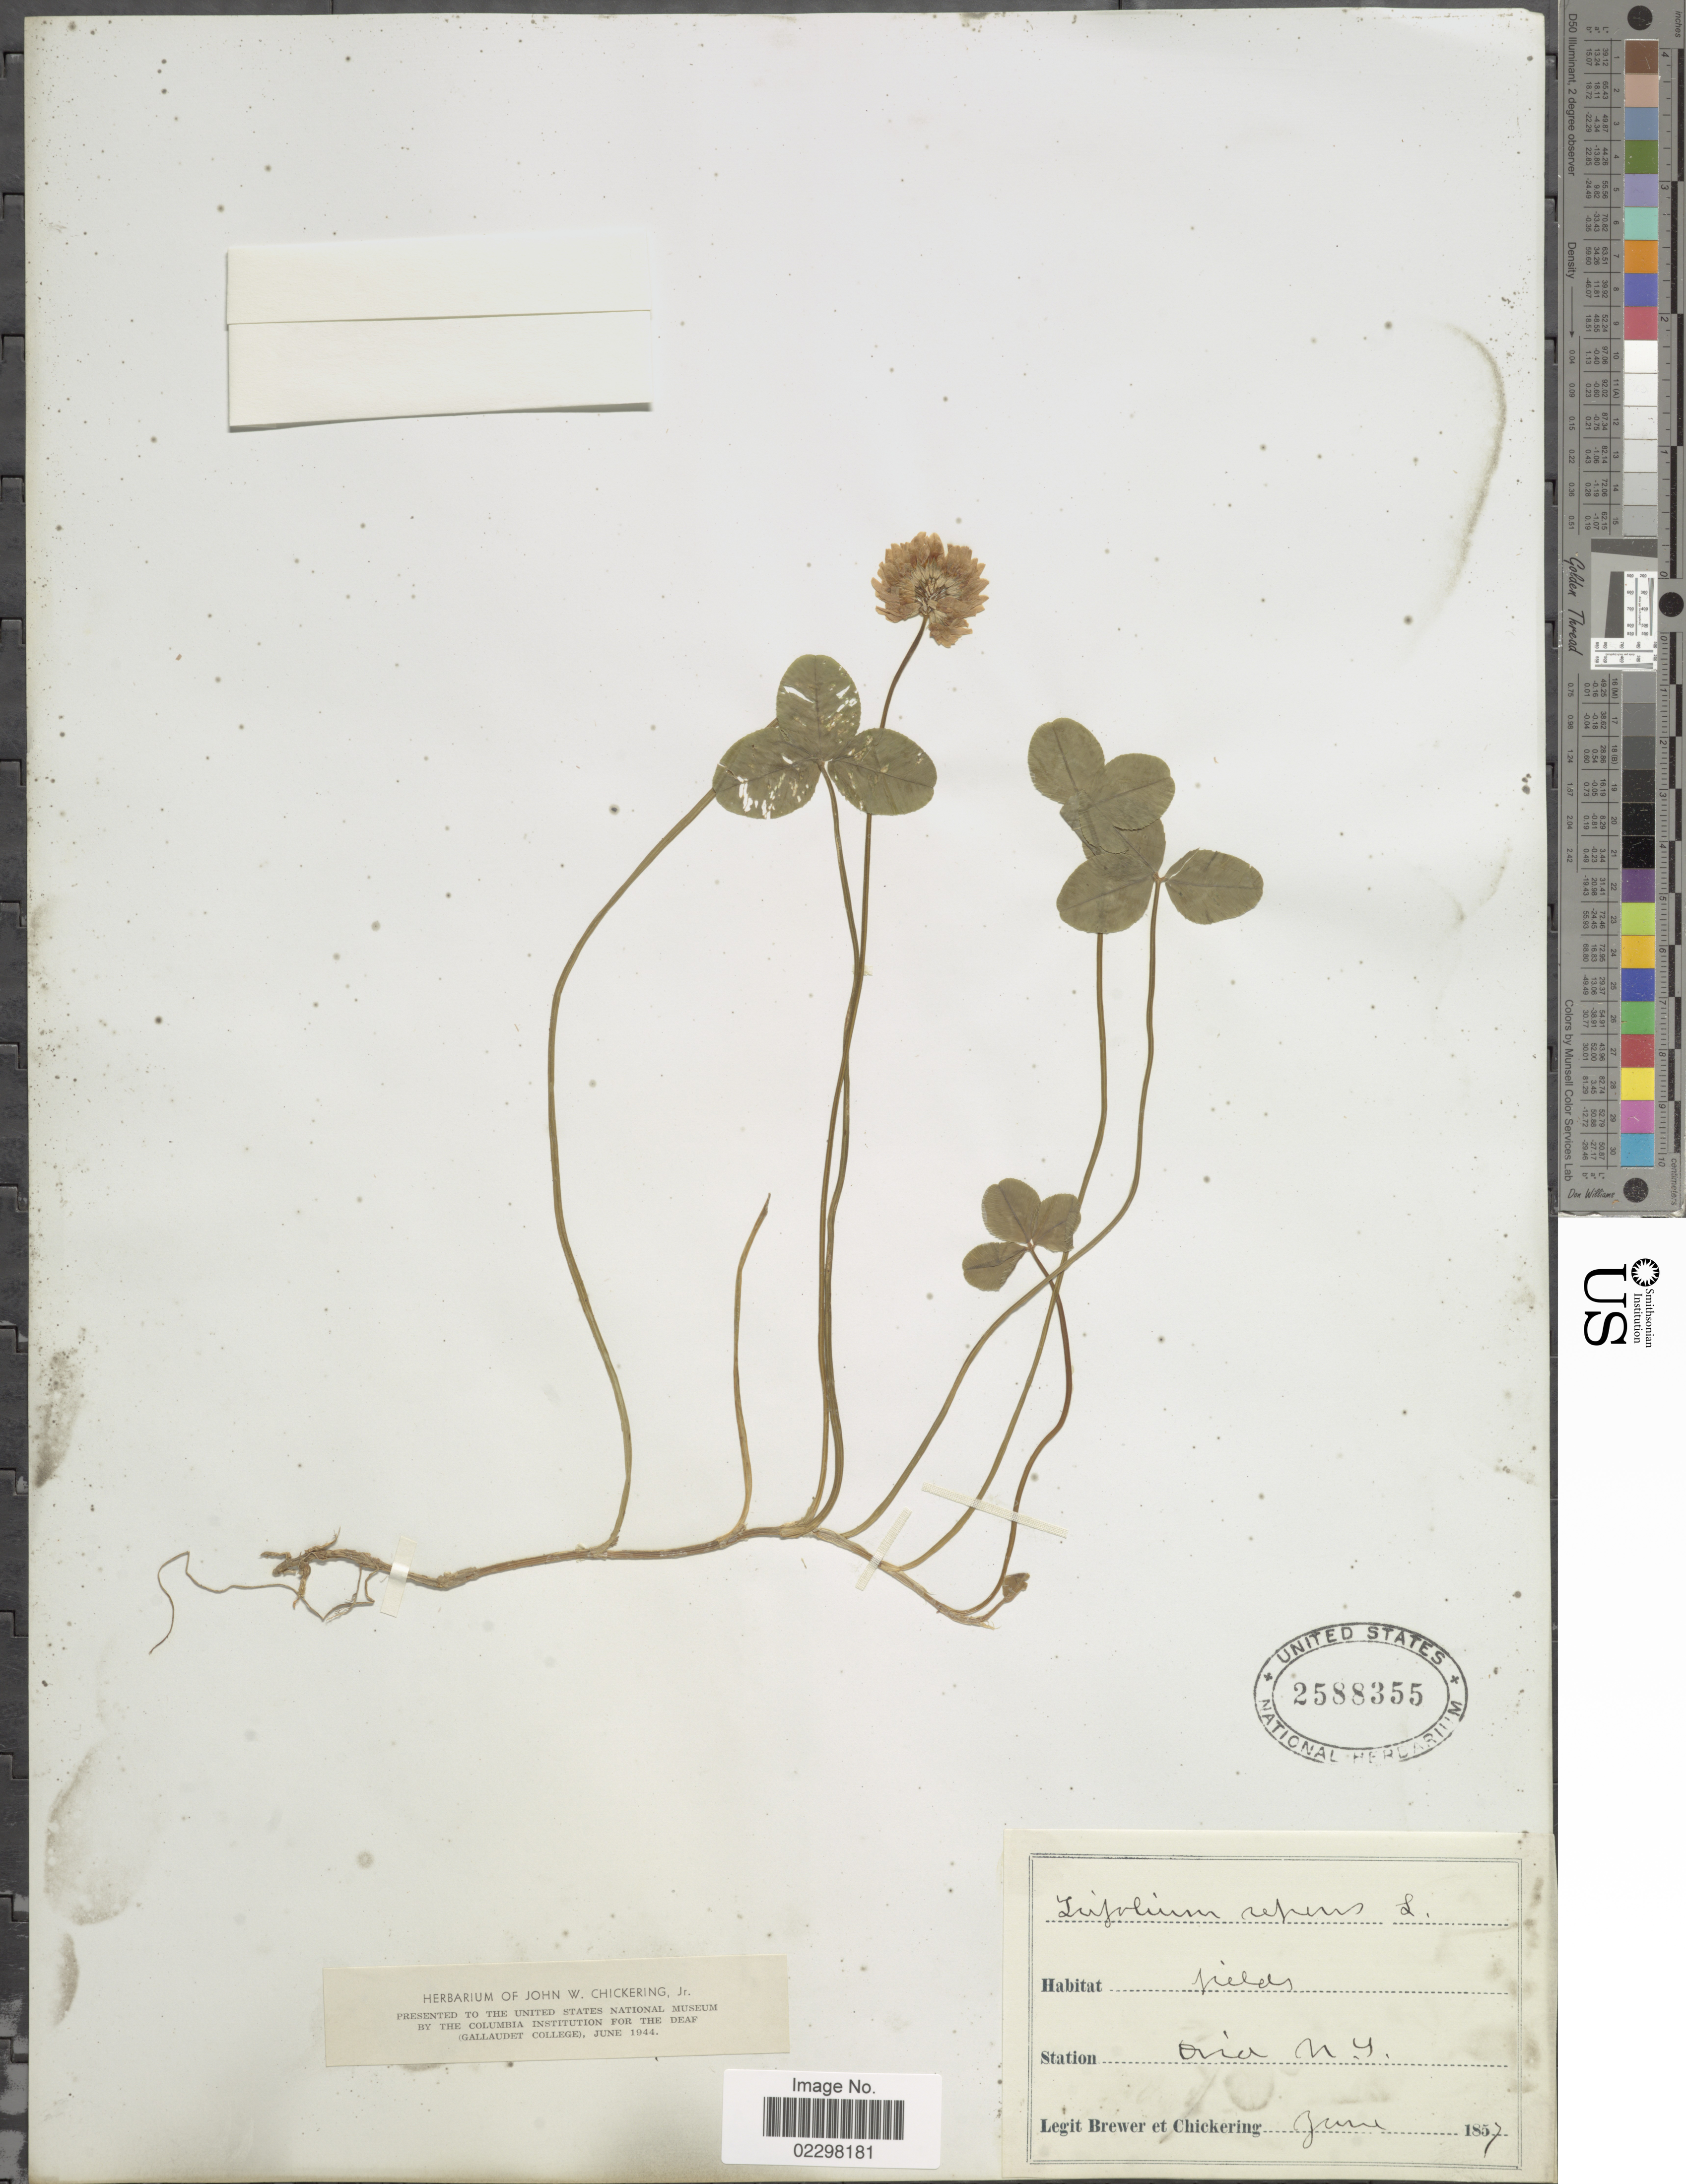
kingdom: Plantae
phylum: Tracheophyta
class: Magnoliopsida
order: Fabales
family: Fabaceae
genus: Trifolium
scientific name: Trifolium repens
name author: L.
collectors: -. Brewer & -. Chickering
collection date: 1857-06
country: United States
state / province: New York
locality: Fields. Ovid.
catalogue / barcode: US 2588355